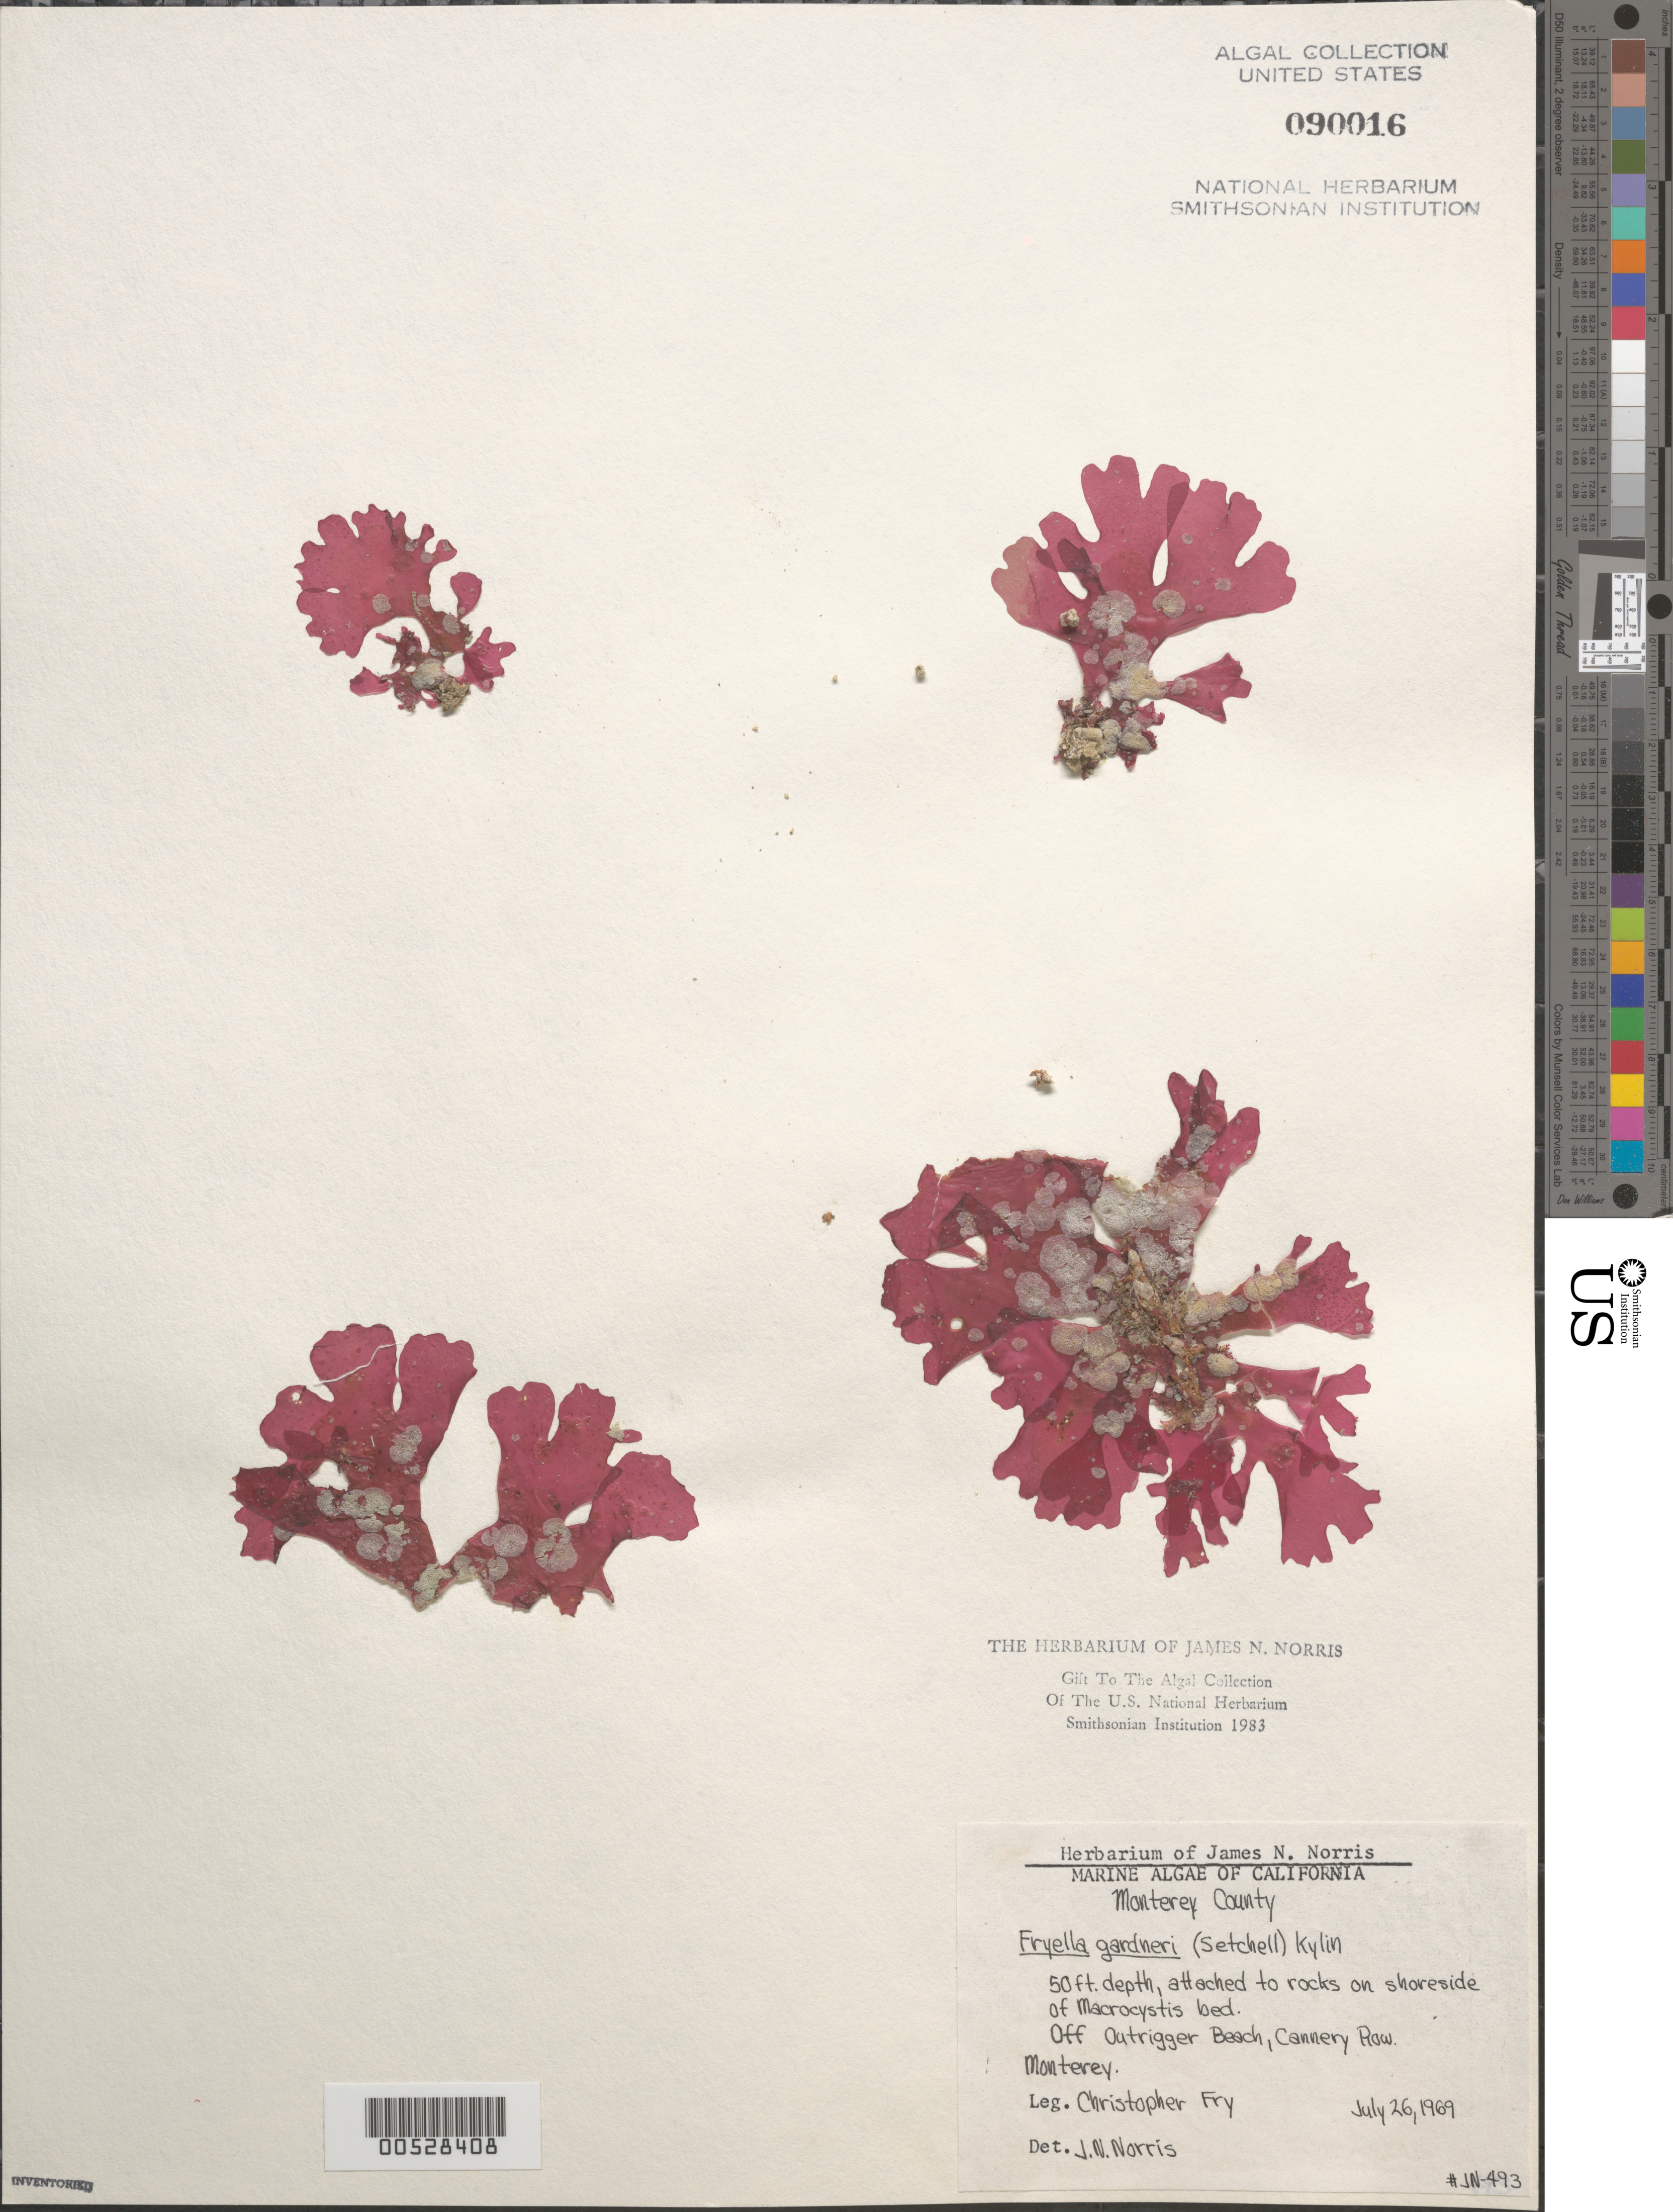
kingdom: Plantae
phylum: Rhodophyta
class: Florideophyceae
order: Rhodymeniales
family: Fryeellaceae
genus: Fryeella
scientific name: Fryeella gardneri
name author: (Setch.) Kylin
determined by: Norris, James N.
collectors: C. Fry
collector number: JN-493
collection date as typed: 26 Jul 1969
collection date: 1969-07-26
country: United States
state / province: California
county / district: Monterey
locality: Cannery Row, Monterey, off Outrigger Beach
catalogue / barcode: US 90016